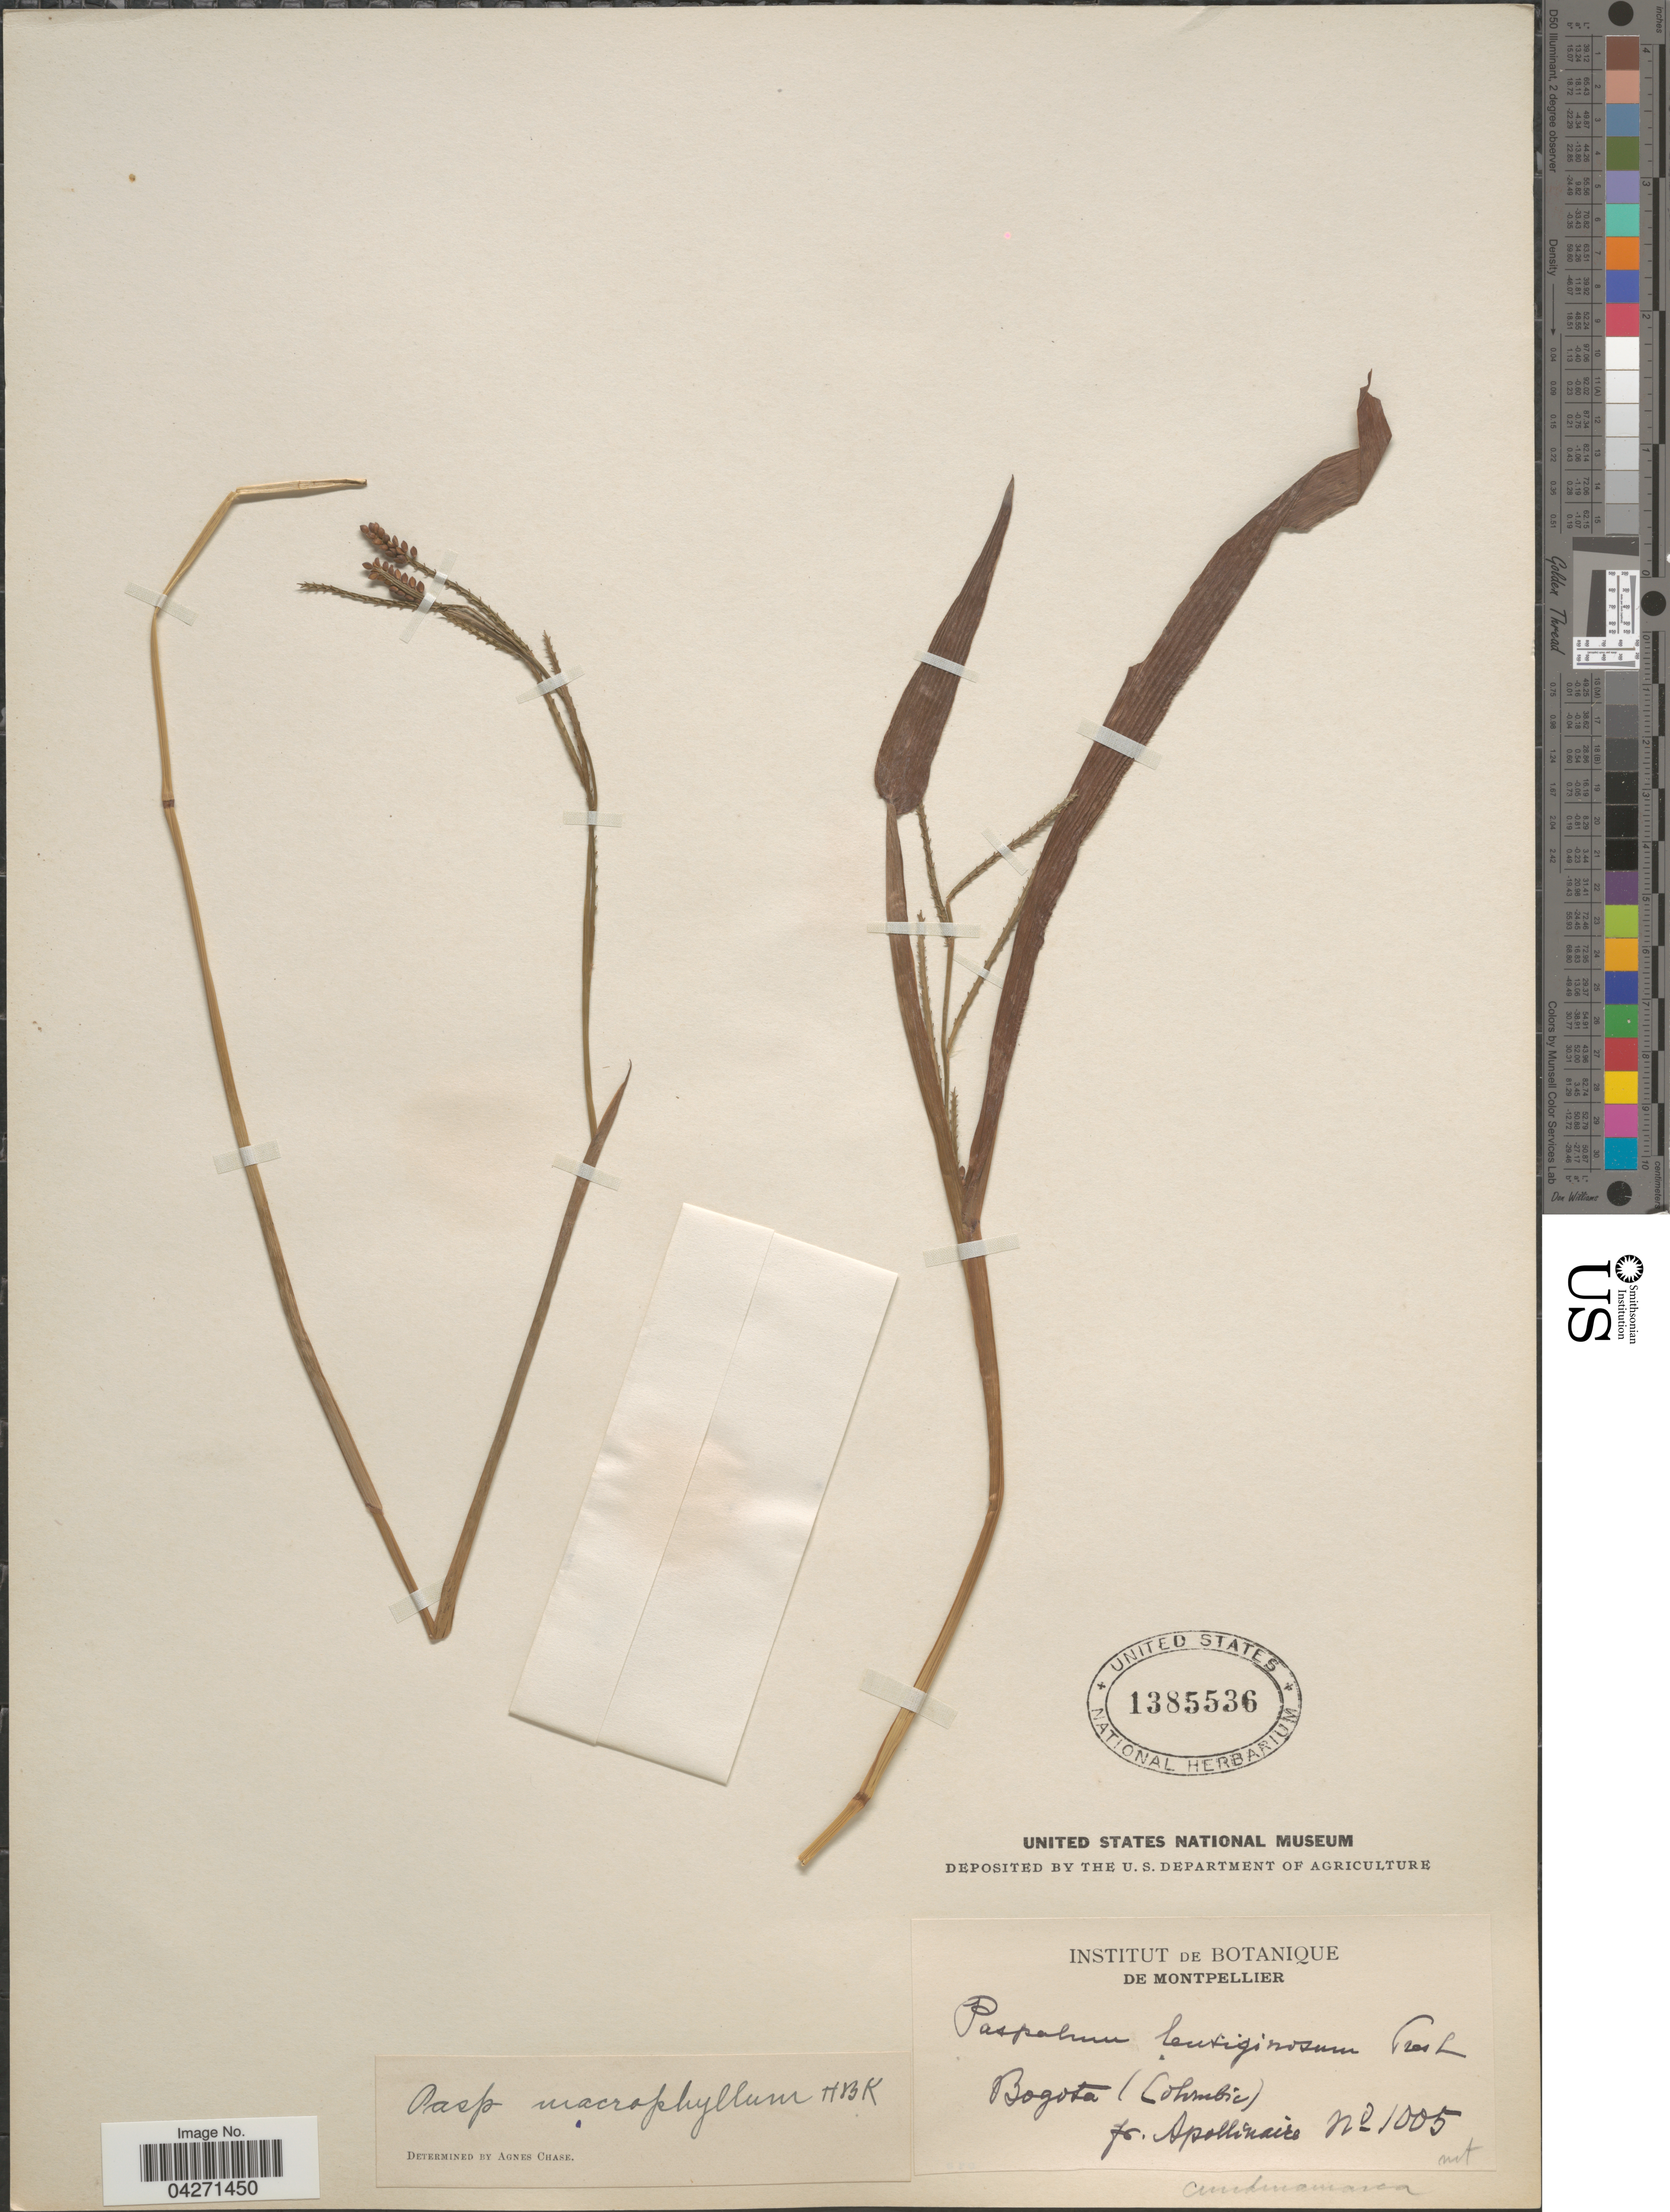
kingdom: Plantae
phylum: Tracheophyta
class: Liliopsida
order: Poales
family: Poaceae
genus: Paspalum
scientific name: Paspalum macrophyllum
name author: Kunth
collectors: F. Apollinaire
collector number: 1005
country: Colombia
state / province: Cundinamarca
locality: Bogota.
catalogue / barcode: US 1385536